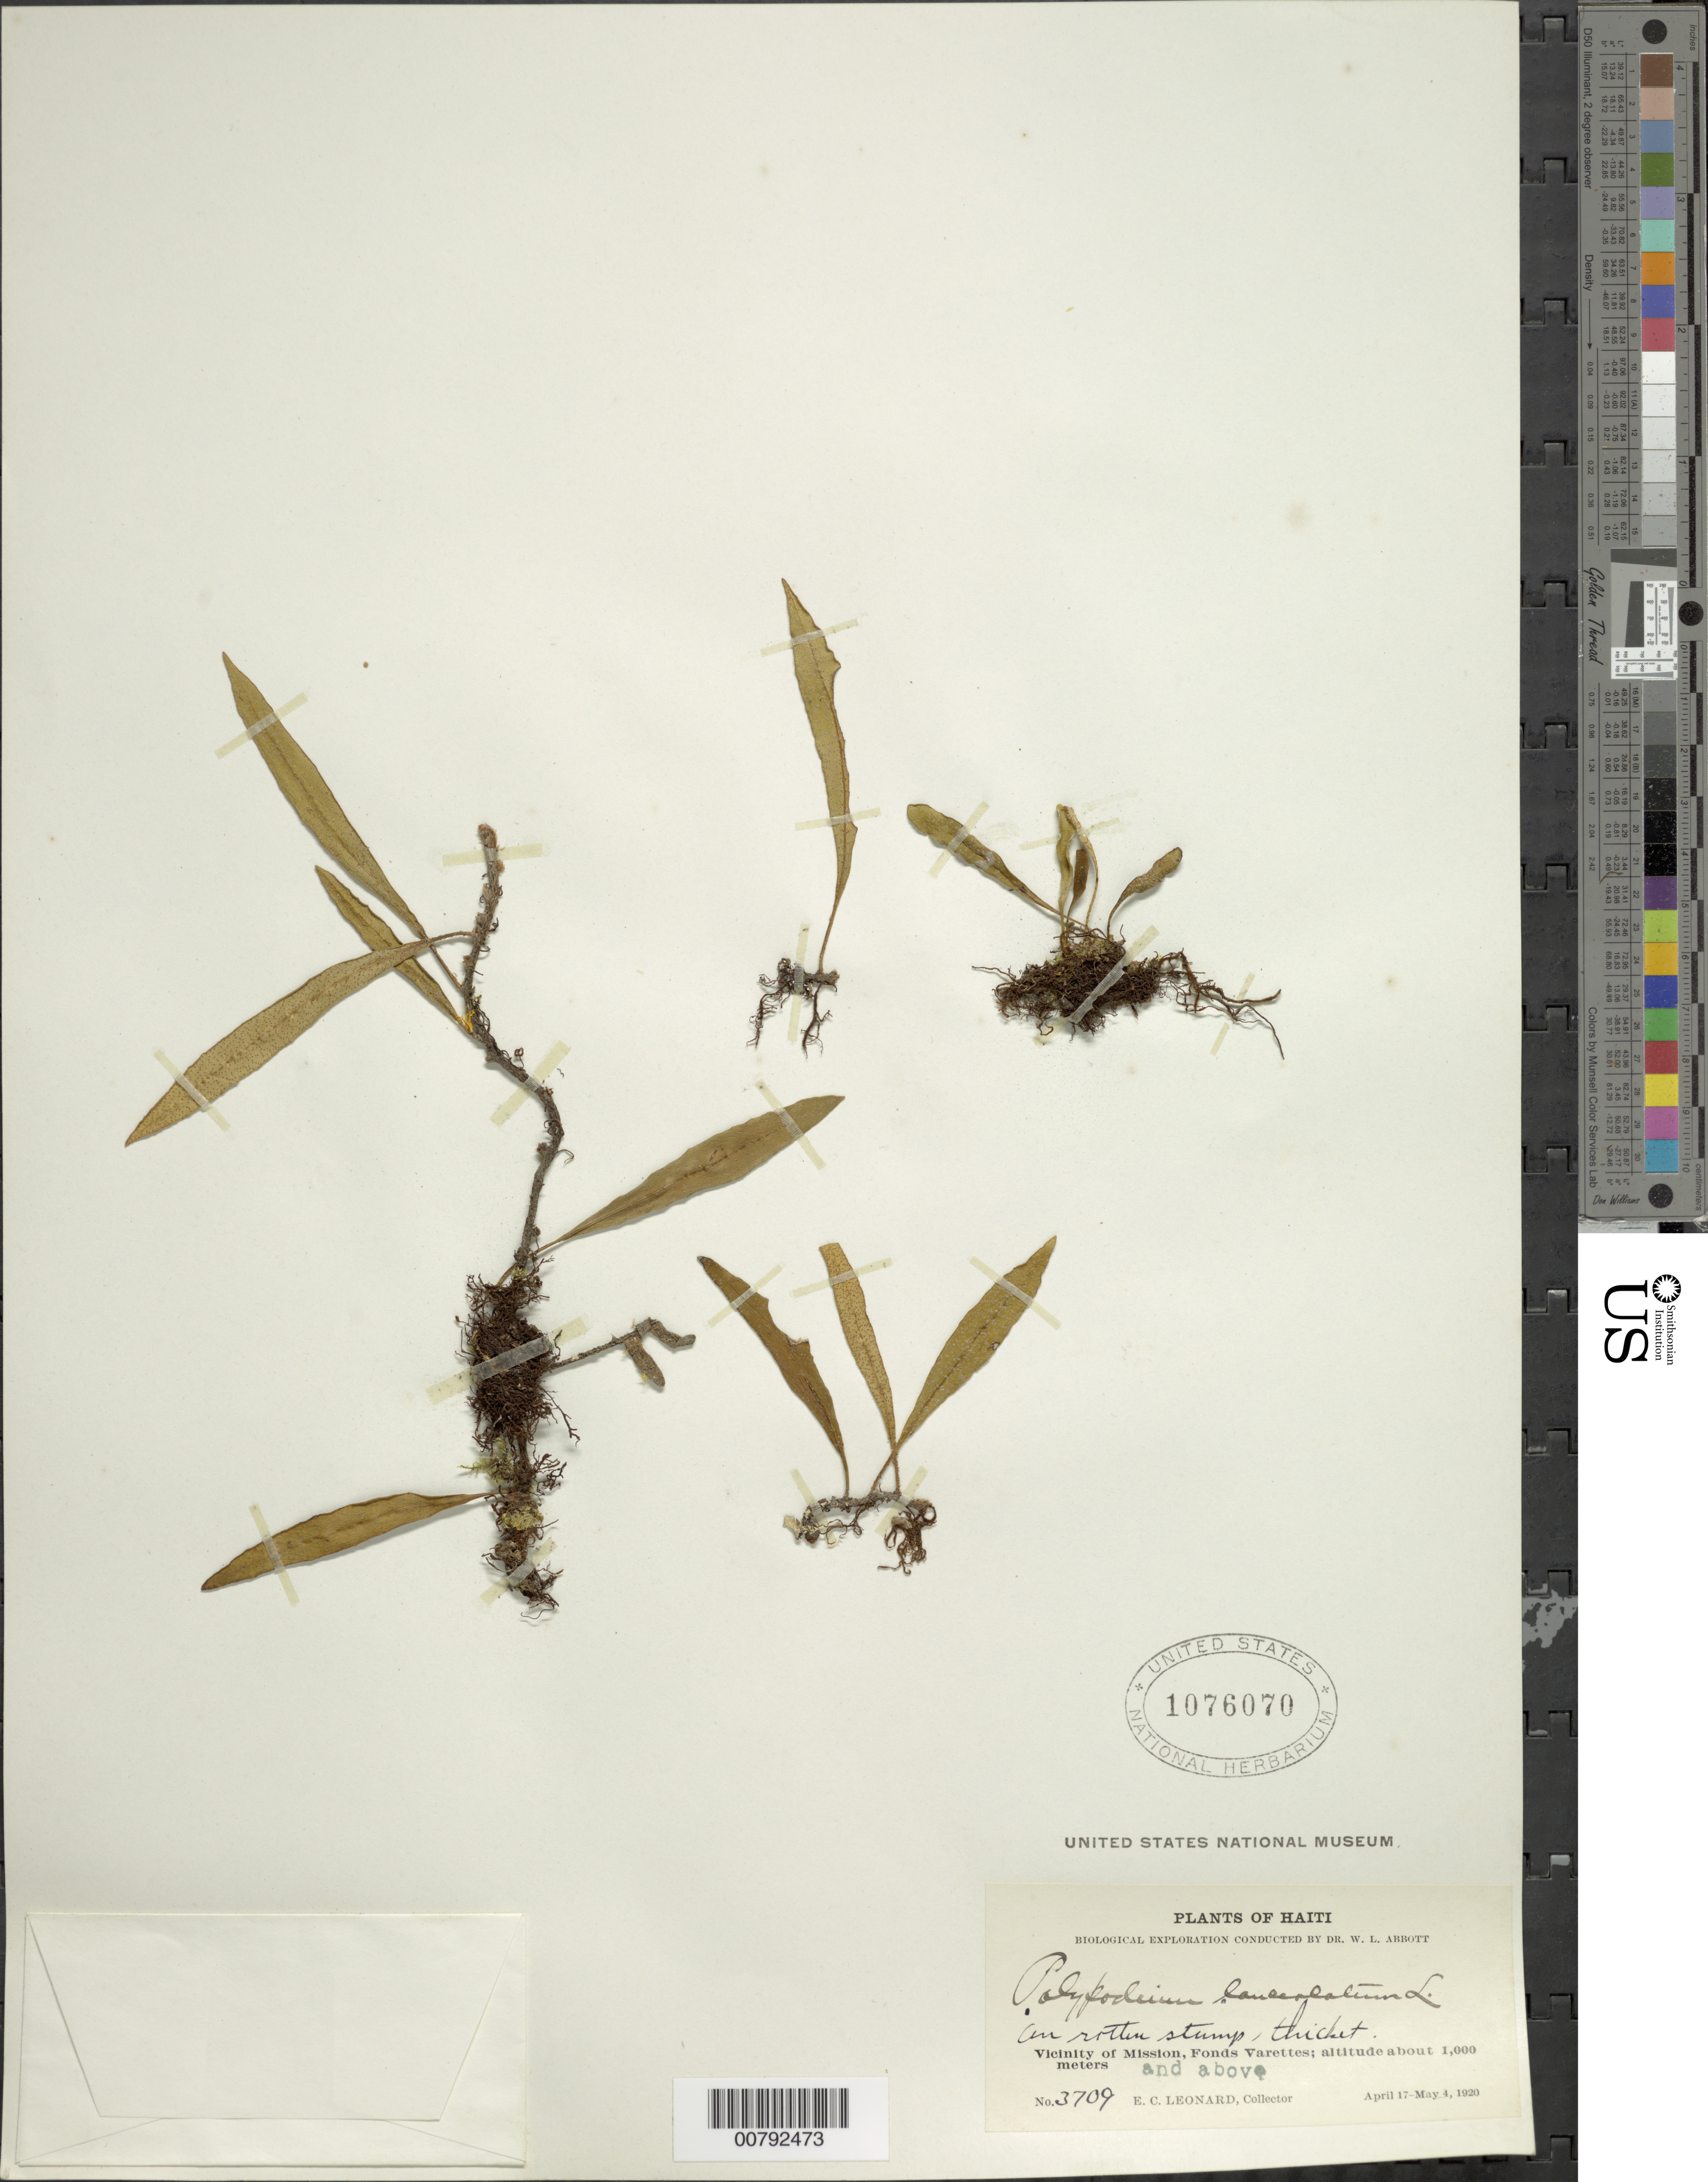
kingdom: Plantae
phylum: Tracheophyta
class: Polypodiopsida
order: Polypodiales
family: Polypodiaceae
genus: Pleopeltis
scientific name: Pleopeltis marginata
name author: A.R. Sm. & Tejero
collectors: E. C. Leonard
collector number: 3709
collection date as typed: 17 Apr 1920 04 May 1920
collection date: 1920-04-17/1920-05-04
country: Haiti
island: Hispaniola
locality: Mission vicinity, Fonds Varettes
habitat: On rotten stump, thicket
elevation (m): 1000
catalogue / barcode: US 1076070